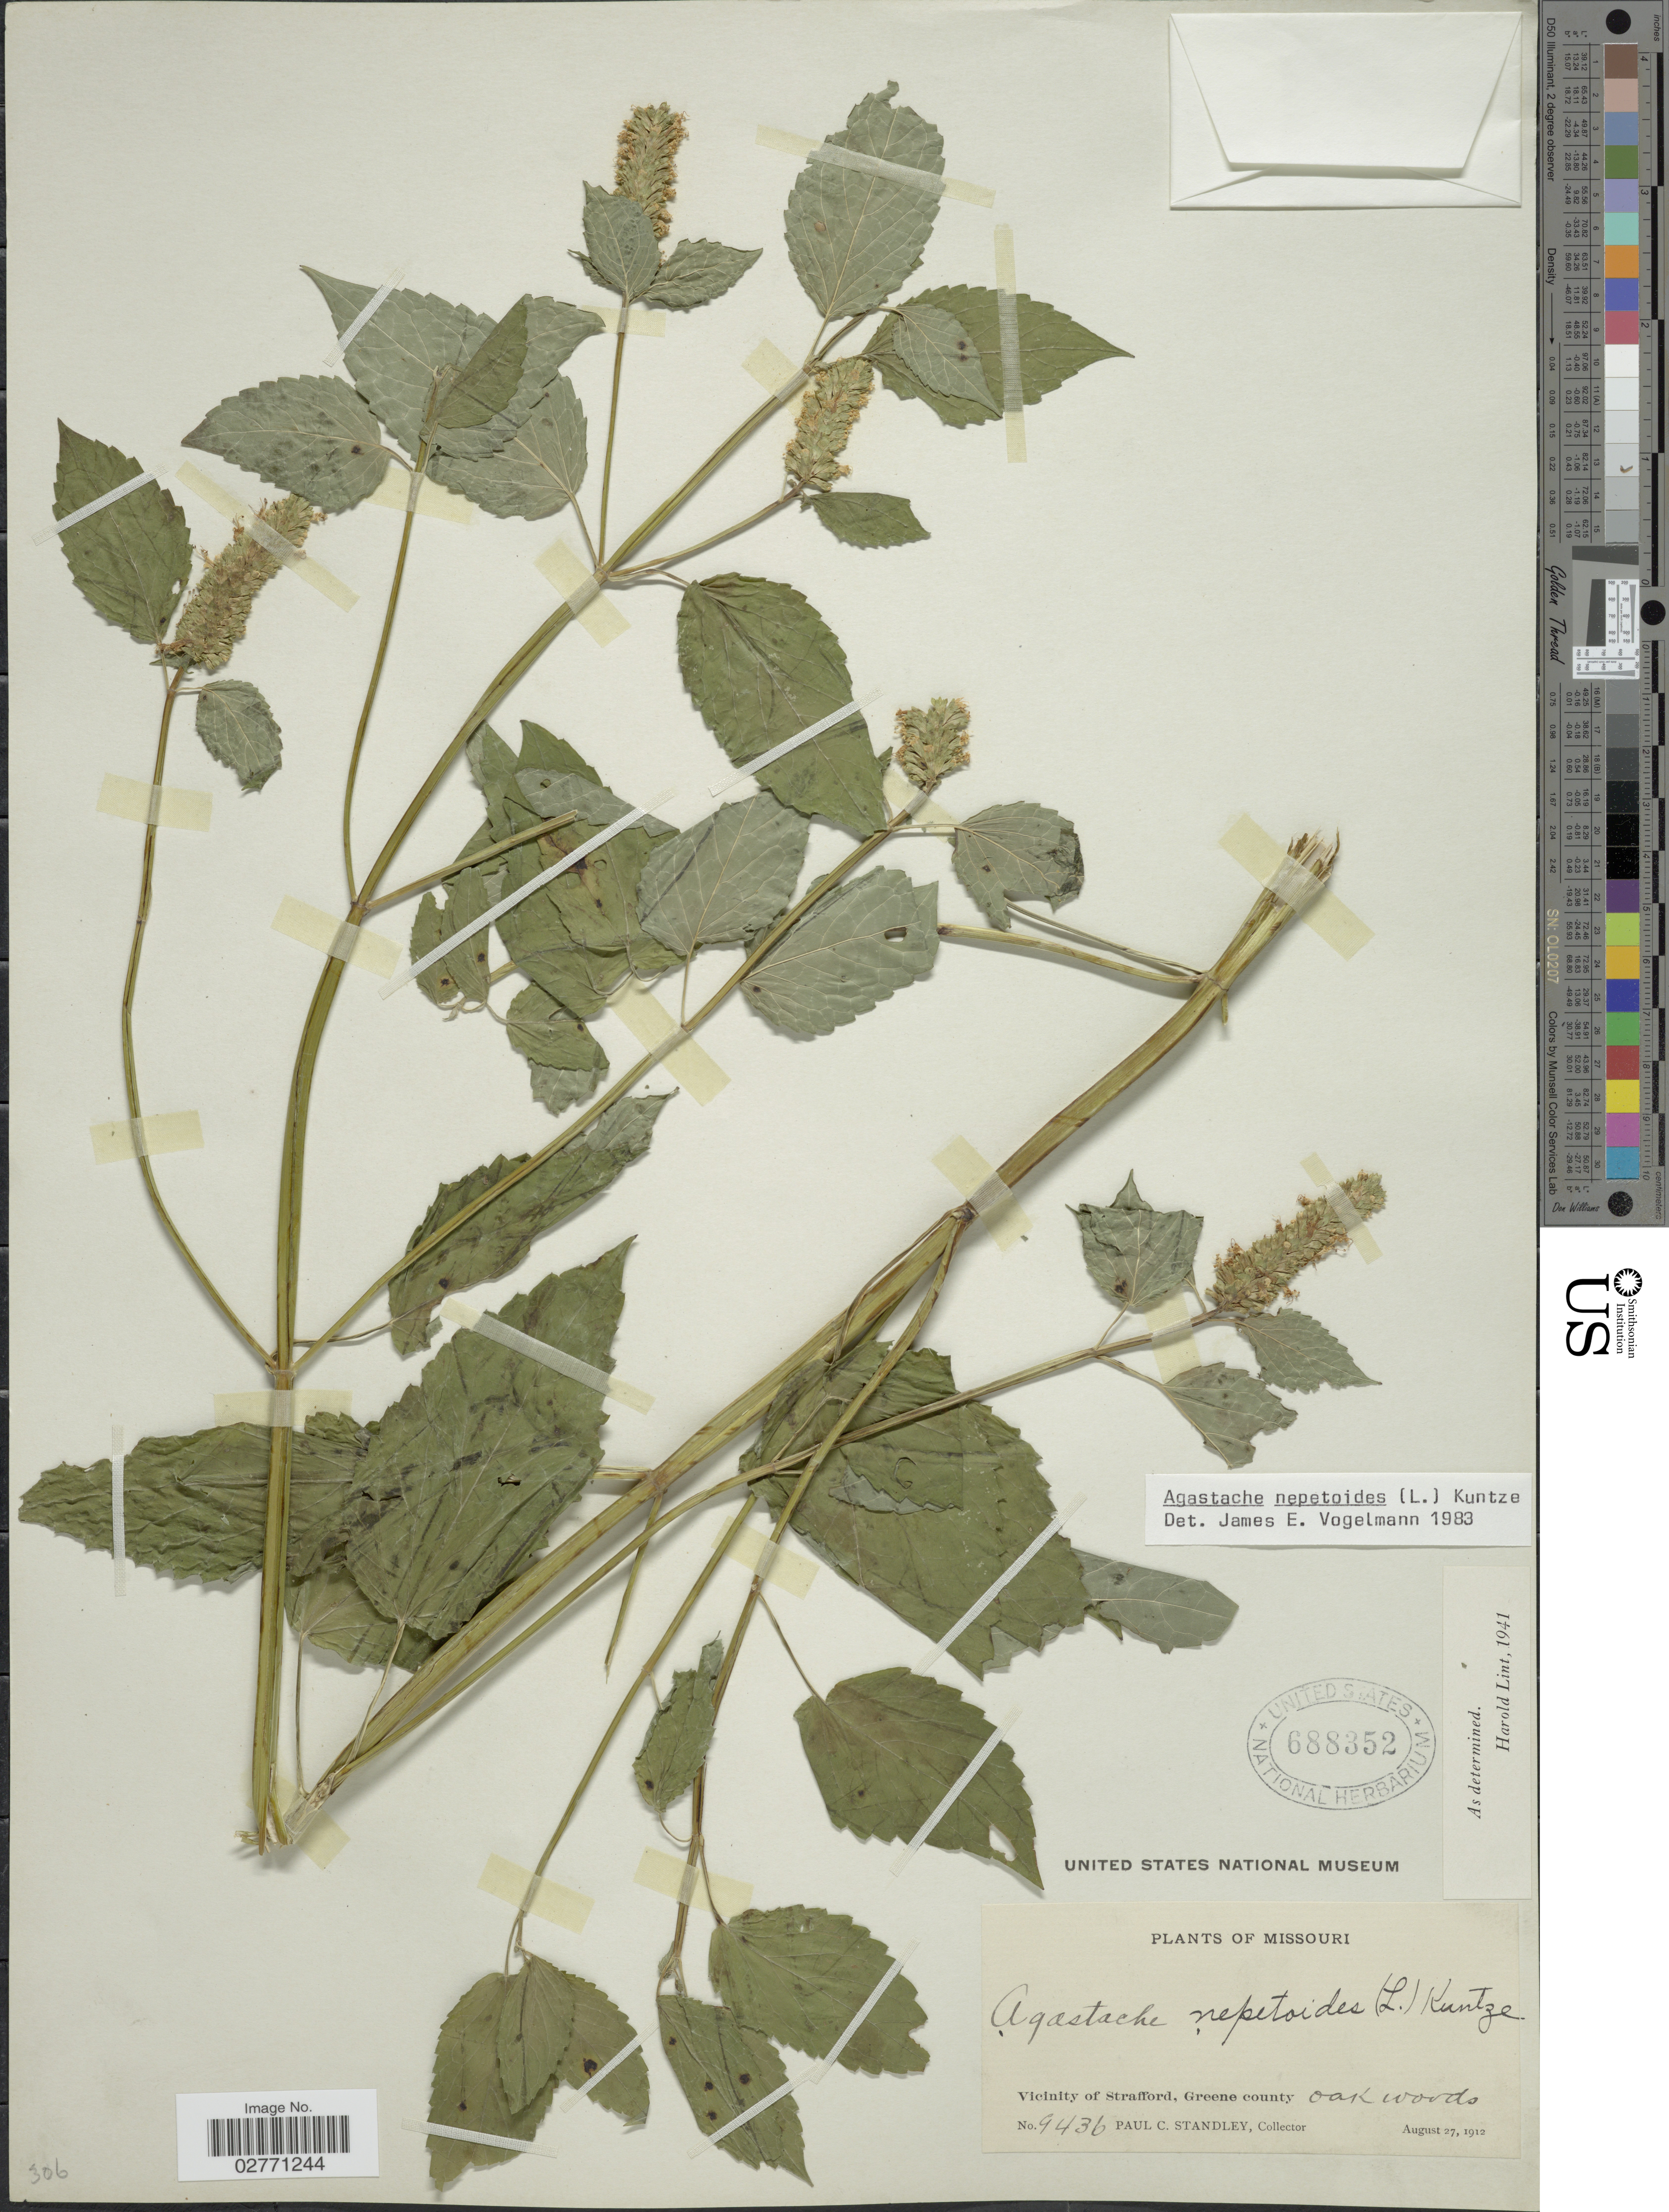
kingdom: Plantae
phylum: Tracheophyta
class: Magnoliopsida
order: Lamiales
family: Lamiaceae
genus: Agastache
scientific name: Agastache nepetoides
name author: (L.) Kuntze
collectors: P. C. Standley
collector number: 9436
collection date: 1912-08-27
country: United States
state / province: Missouri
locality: Vicinity of Strafford, Green county, oak woods.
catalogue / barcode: US 688352